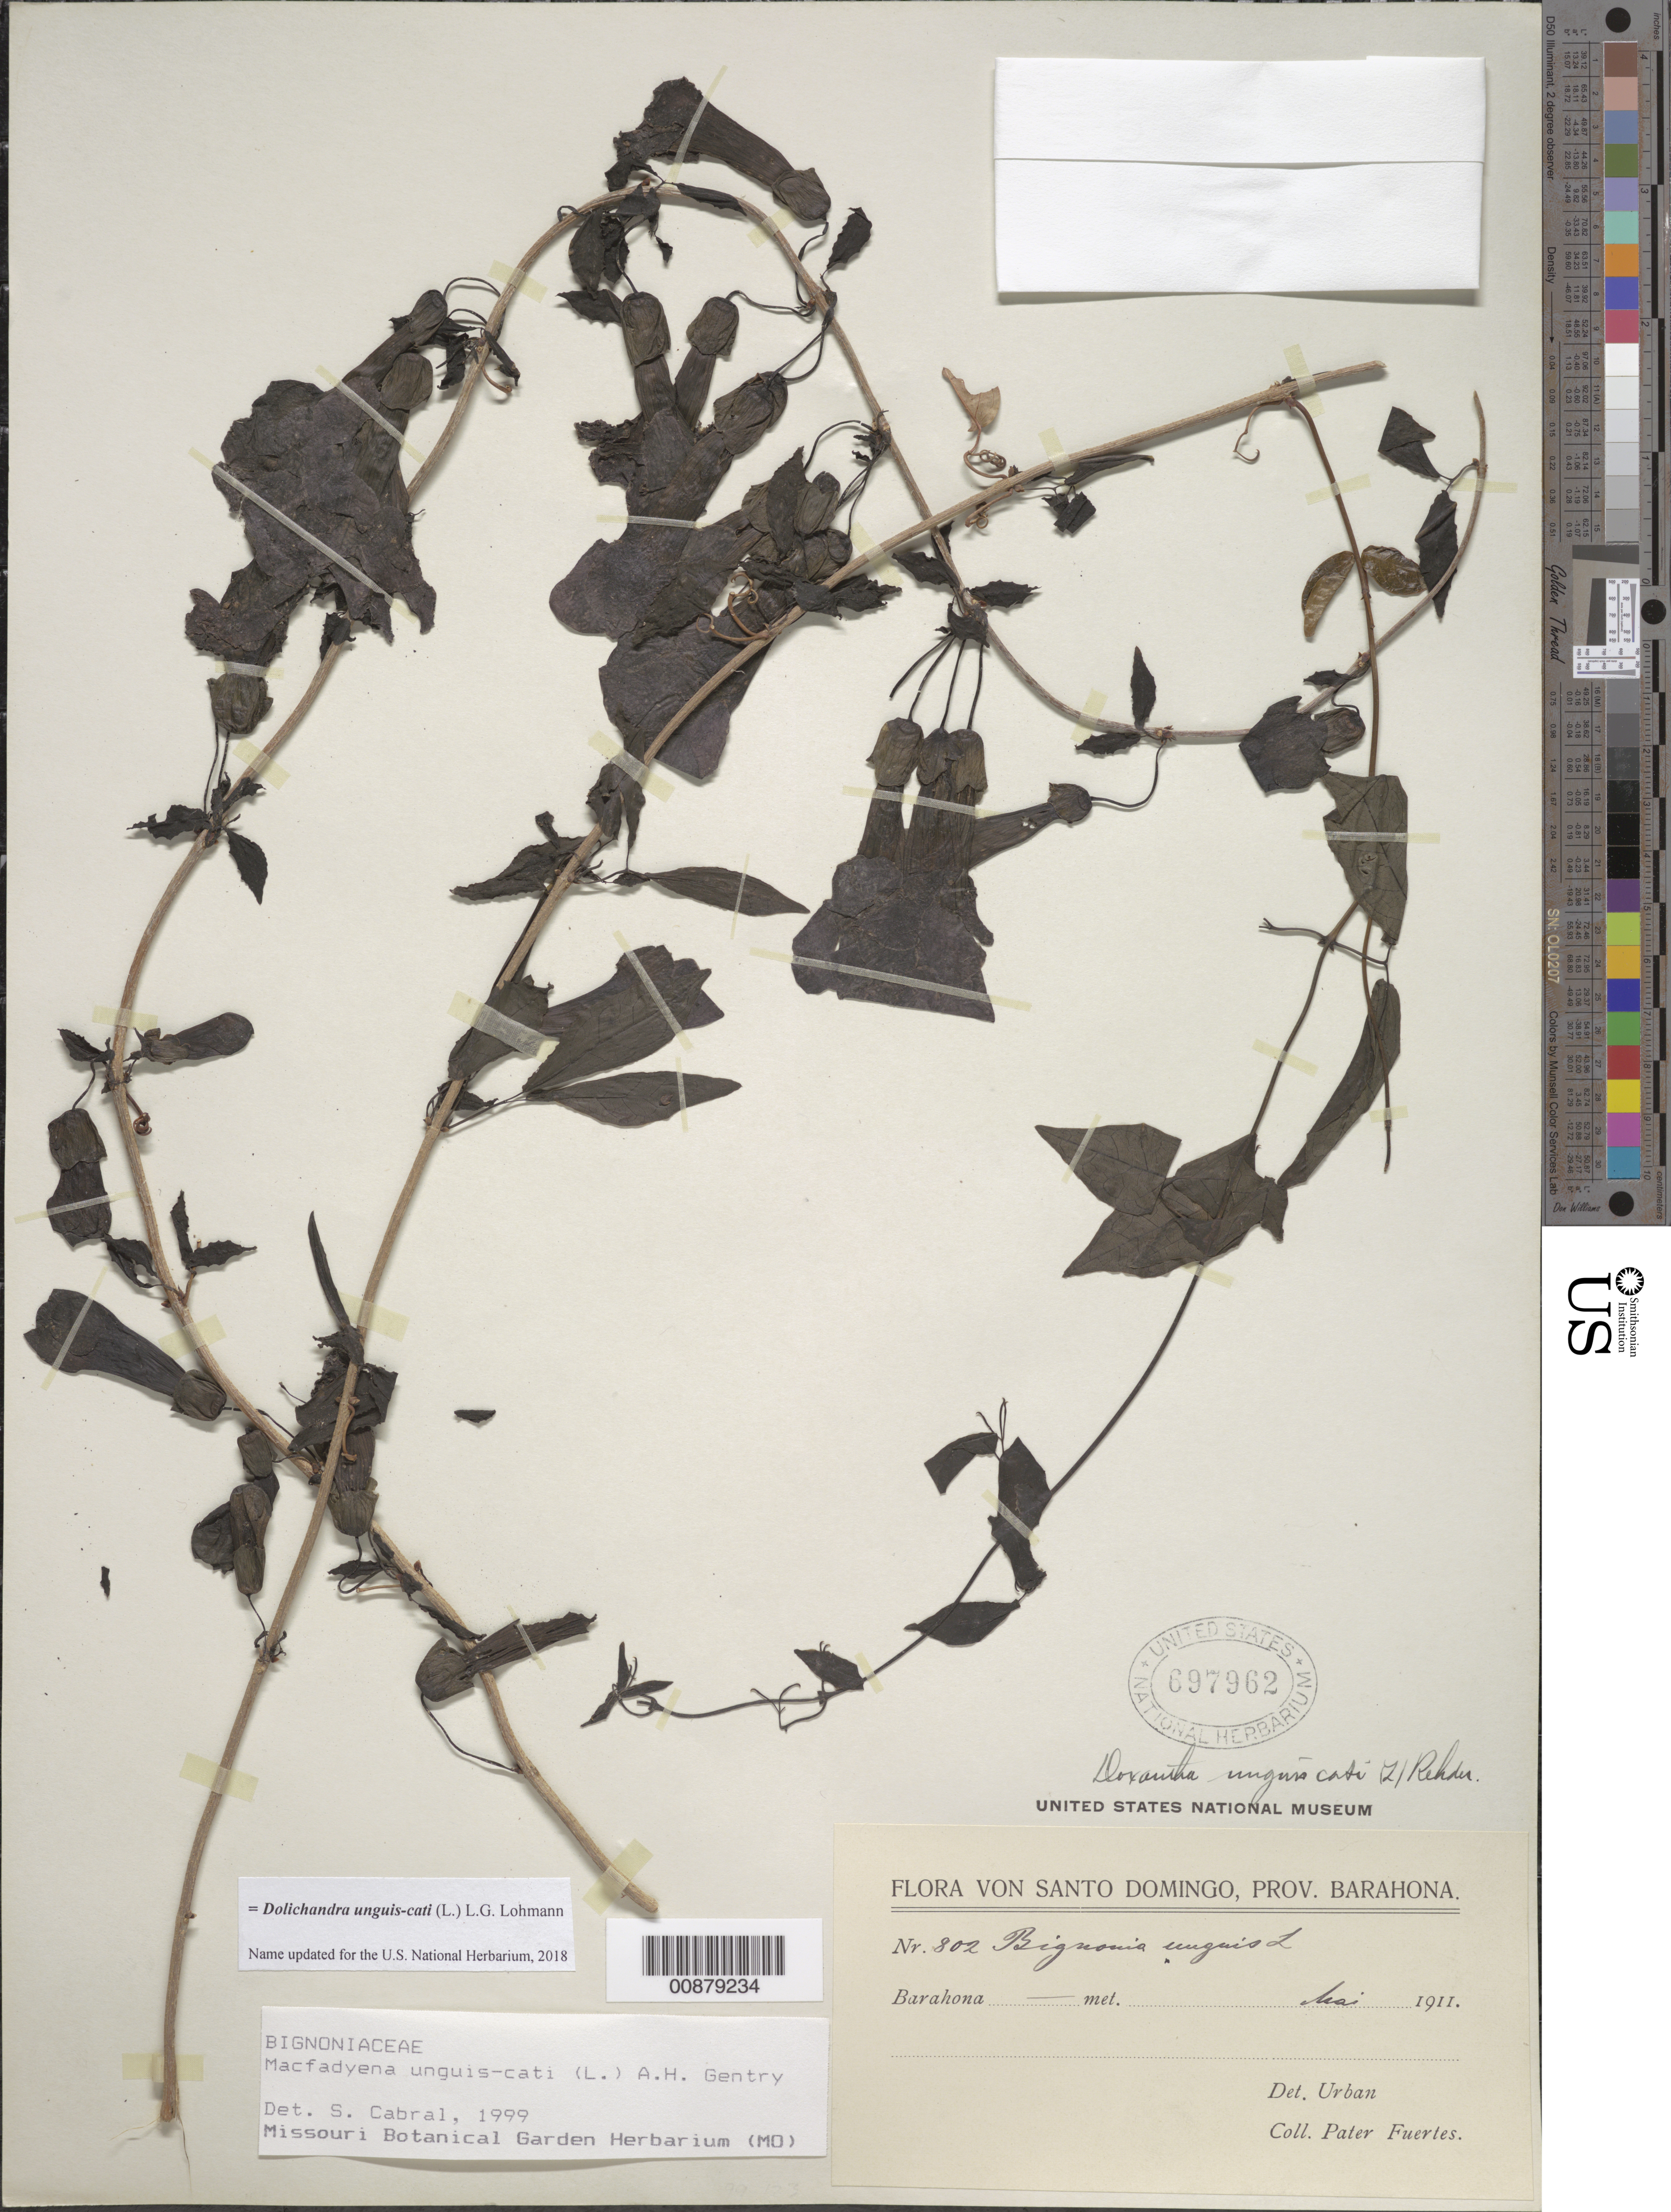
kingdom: Plantae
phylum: Tracheophyta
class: Magnoliopsida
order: Lamiales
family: Bignoniaceae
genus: Dolichandra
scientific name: Dolichandra unguis-cati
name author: (L.) L.G. Lohmann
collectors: M. D. Fuertes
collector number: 802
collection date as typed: May 1911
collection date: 1911-05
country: Dominican Republic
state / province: Barahona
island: Hispaniola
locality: Barahona.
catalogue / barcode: US 697962